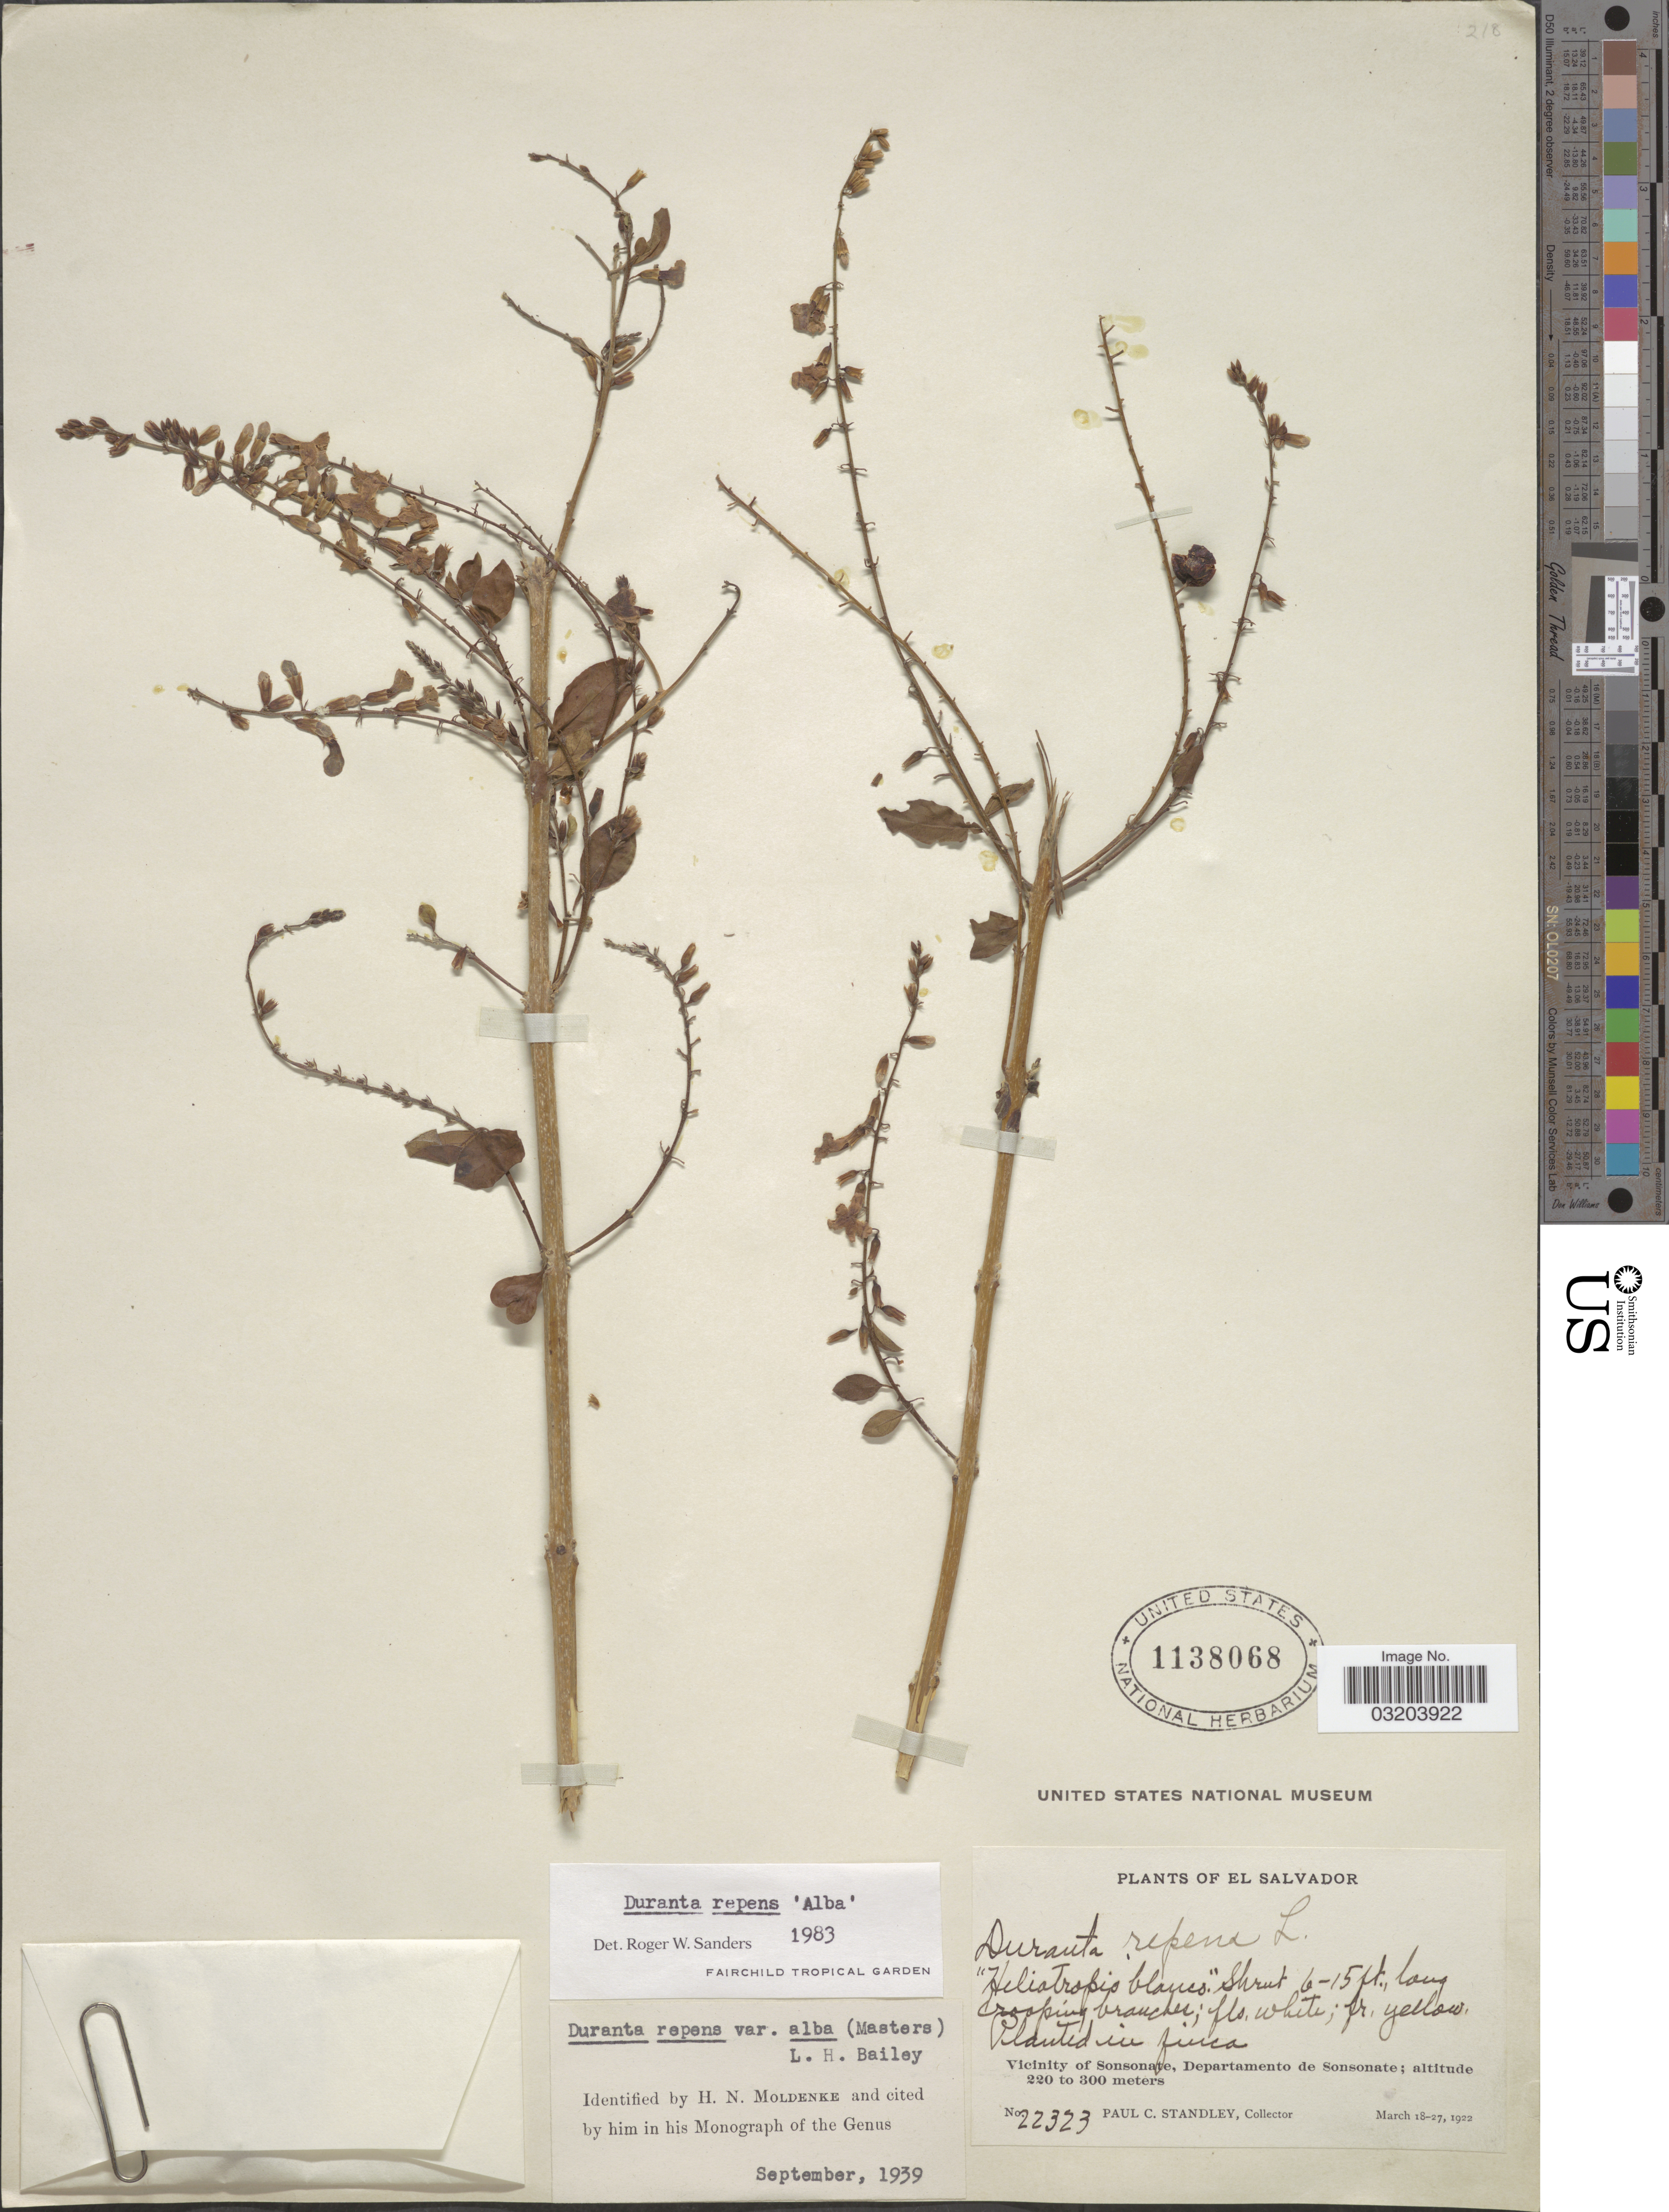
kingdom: Plantae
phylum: Tracheophyta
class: Magnoliopsida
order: Lamiales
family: Verbenaceae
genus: Duranta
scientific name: Duranta erecta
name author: L.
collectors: P. C. Standley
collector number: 22323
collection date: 1922-03-18/1922-03-27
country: El Salvador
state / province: Sonsonate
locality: Vicinity of Sonsonate, Departamento de Sonsonate.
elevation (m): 220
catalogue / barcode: US 1138068